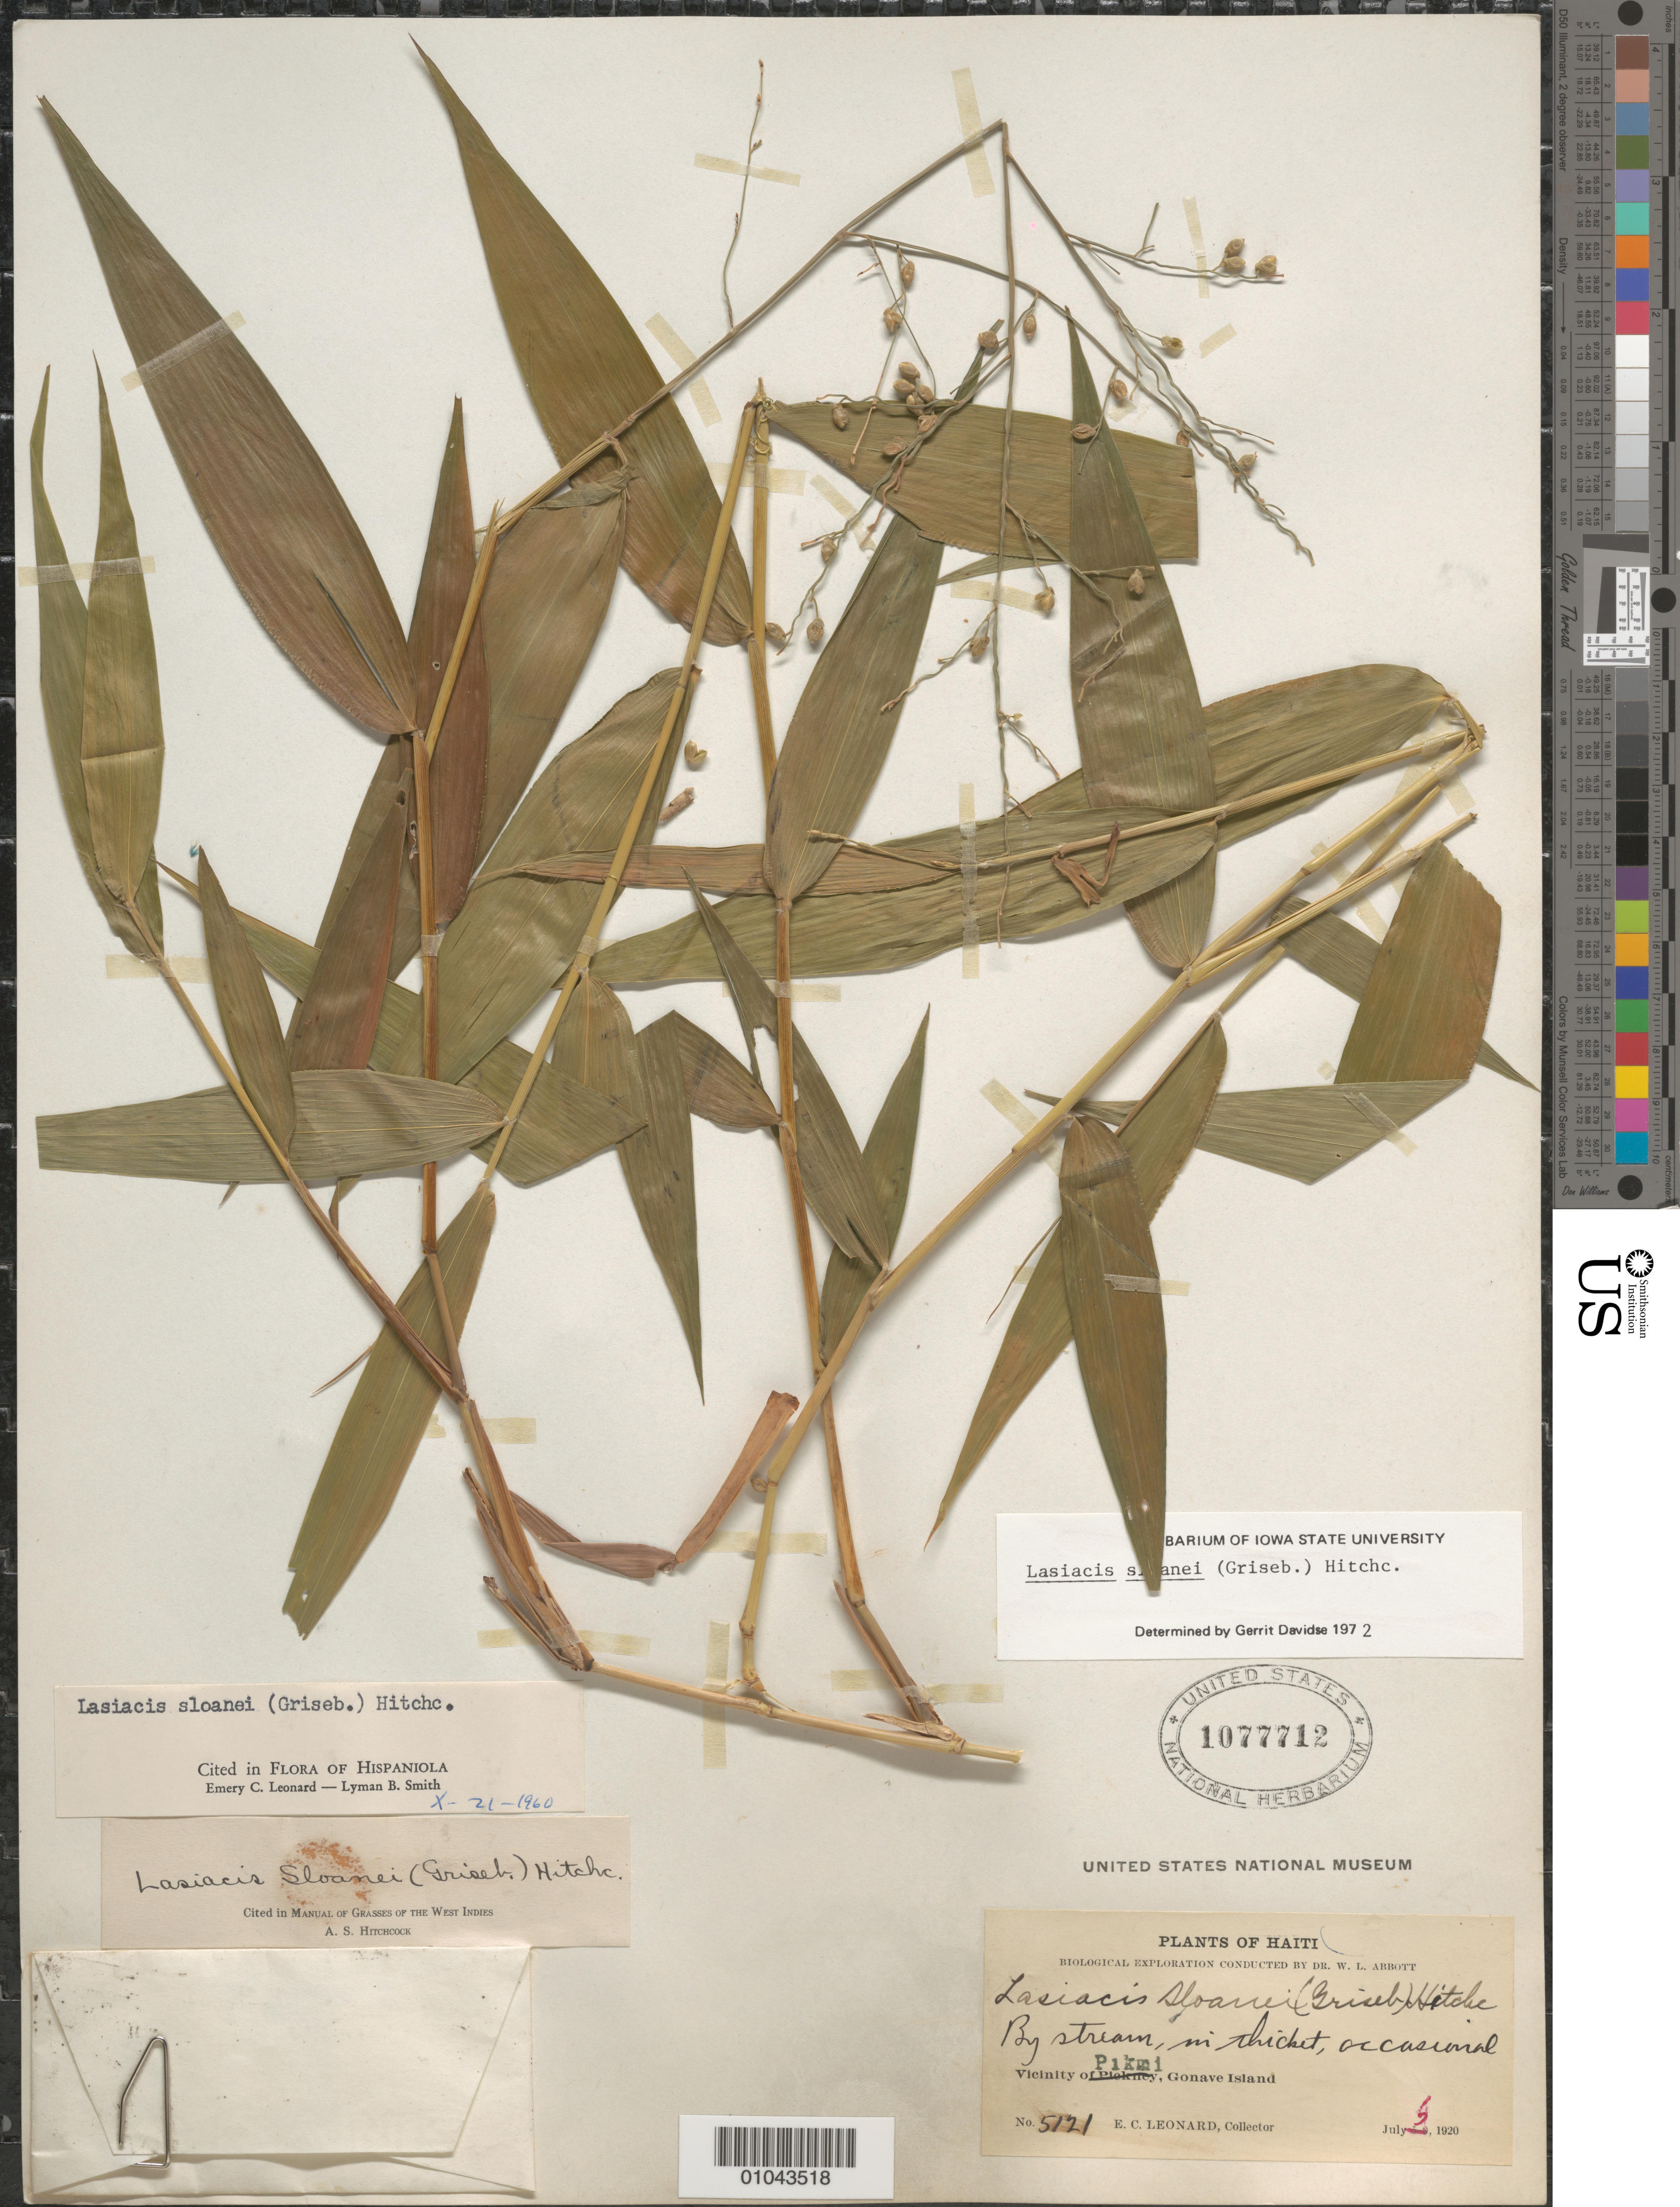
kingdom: Plantae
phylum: Tracheophyta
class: Liliopsida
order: Poales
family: Poaceae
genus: Lasiacis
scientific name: Lasiacis sloanei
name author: (Griseb.) Hitchc.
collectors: E. C. Leonard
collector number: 5121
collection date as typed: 05 Jul 1920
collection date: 1920-07-05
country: Haiti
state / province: Óuest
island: Hispaniola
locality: Vicinity of Pikmi, Gonave Island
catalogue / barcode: US 1077712